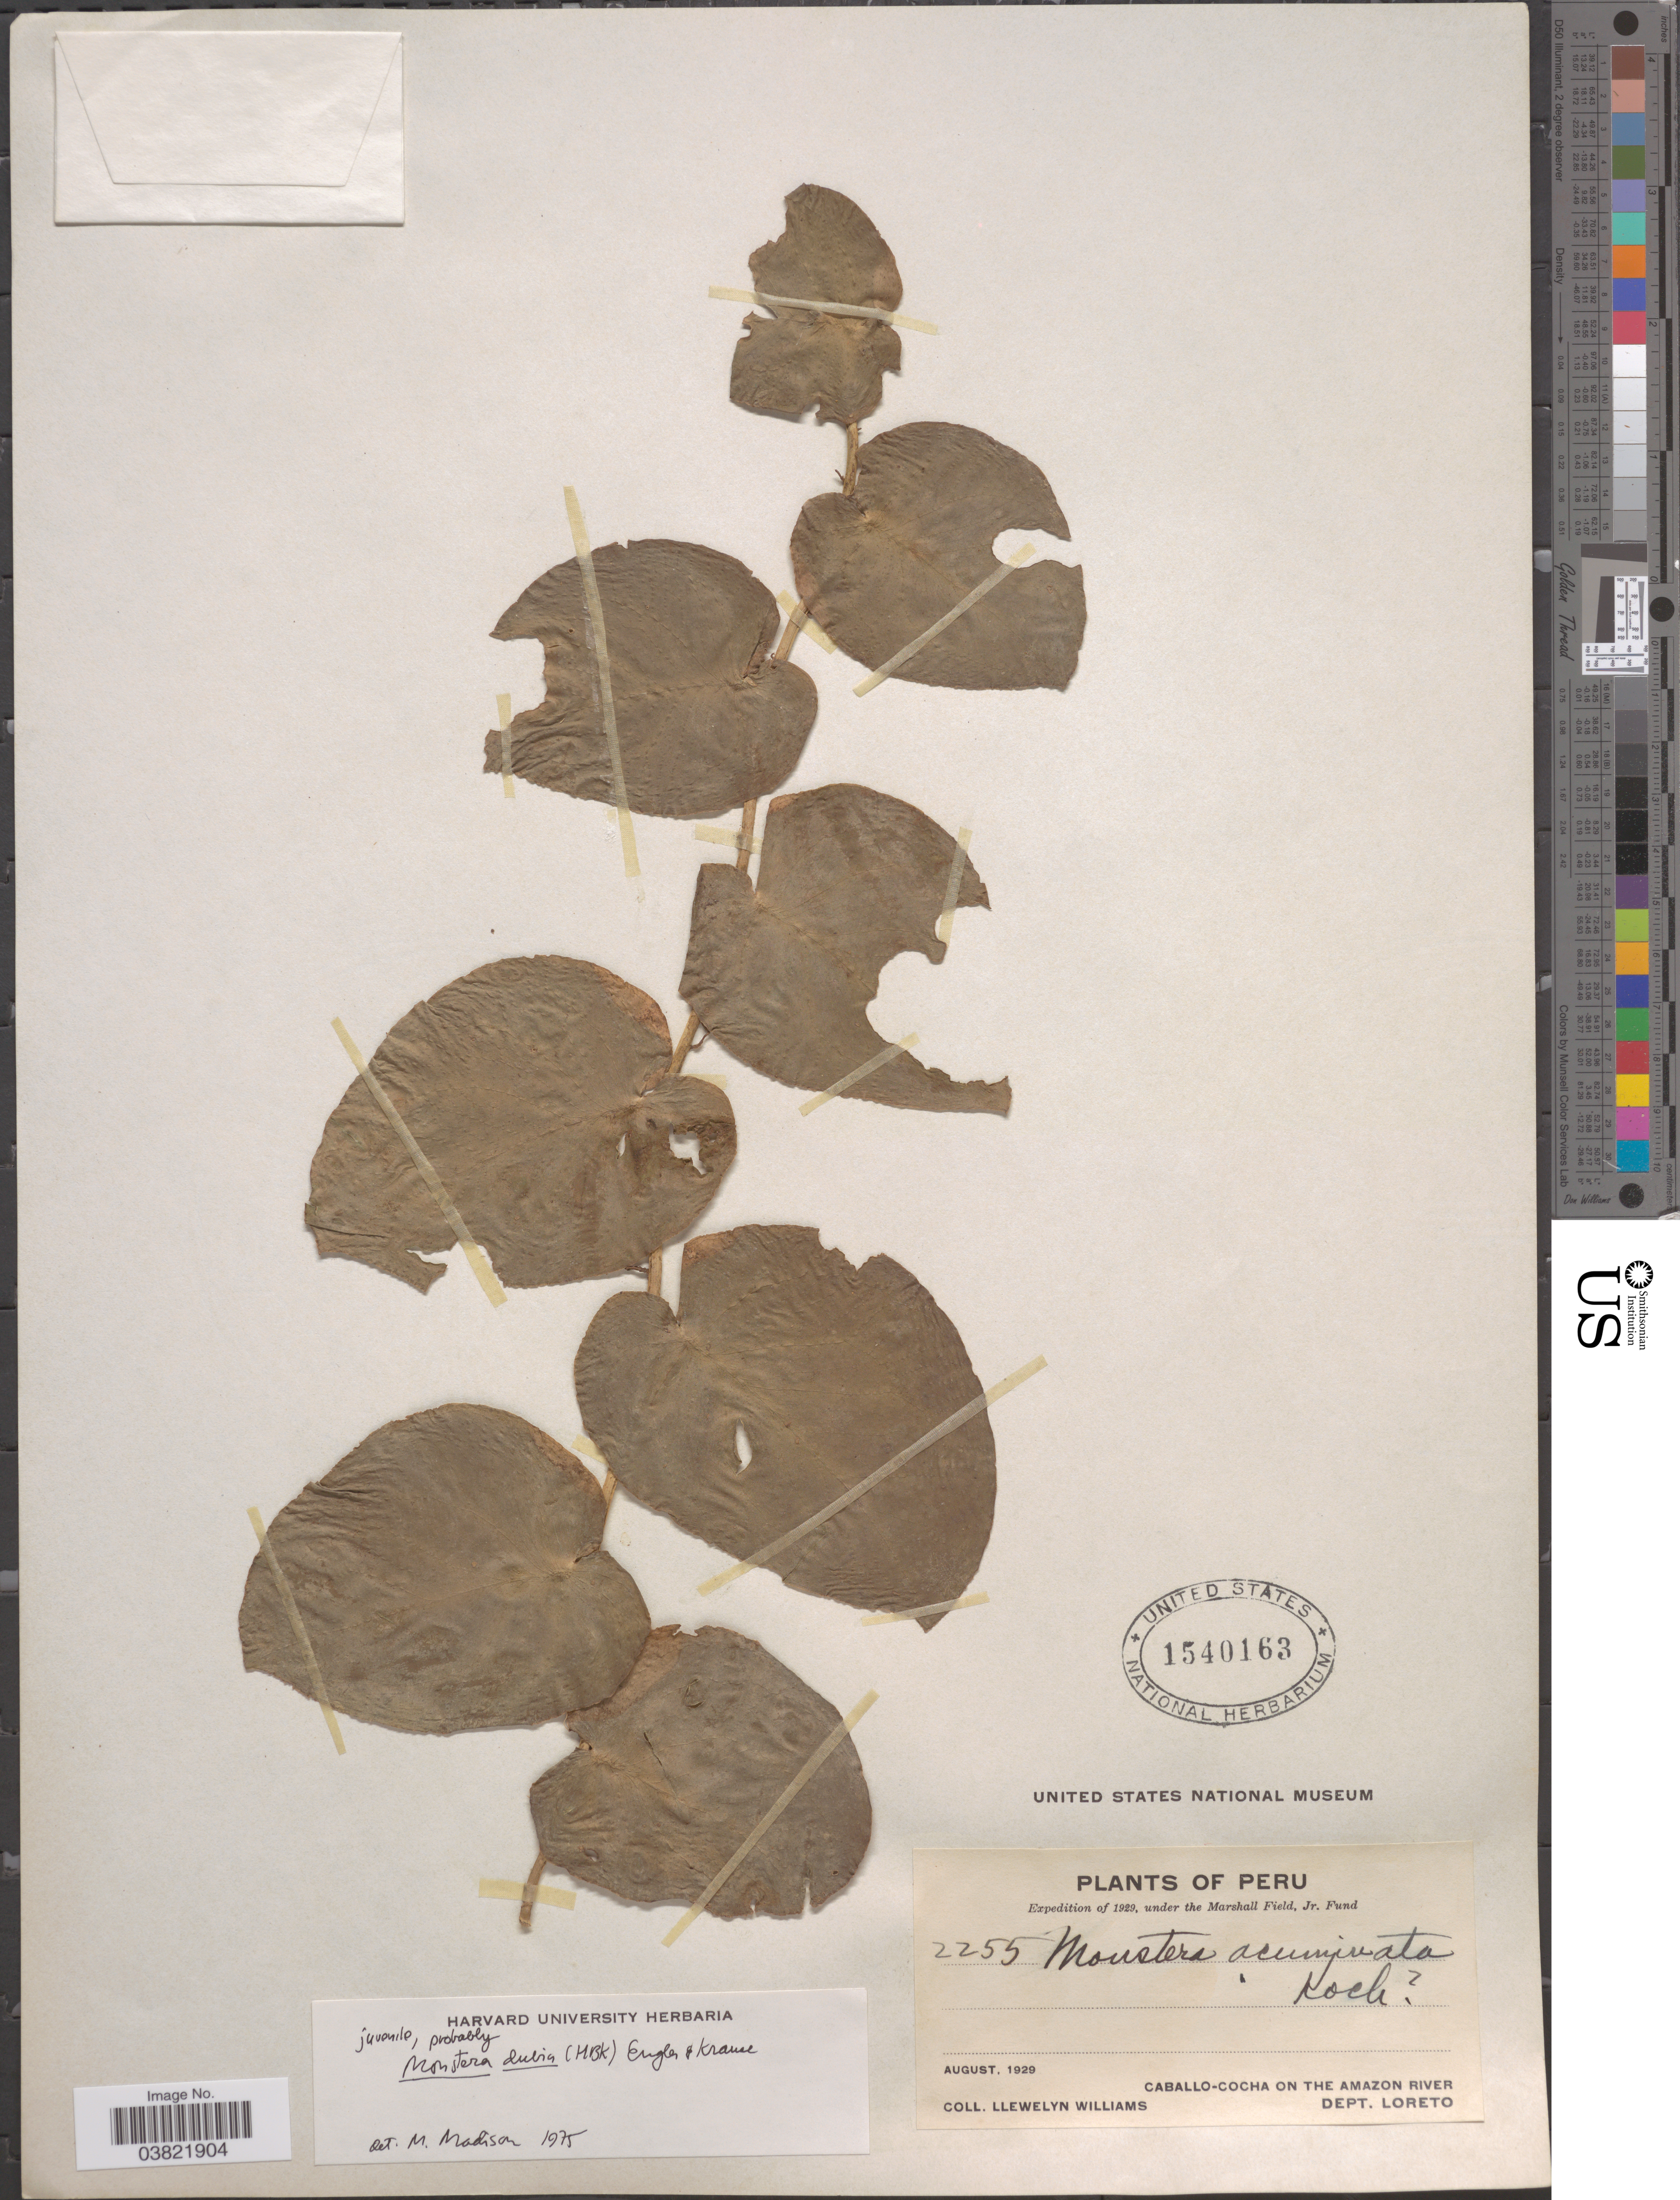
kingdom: Plantae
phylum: Tracheophyta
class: Liliopsida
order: Alismatales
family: Araceae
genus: Monstera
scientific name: Monstera dubia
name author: (Kunth) Engl. & K. Krause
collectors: Ll. Williams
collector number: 2255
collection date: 1929-08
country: Peru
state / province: Loreto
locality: Caball-Cocha on the Amazon River. Dept. Loreto.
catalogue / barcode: US 1540163